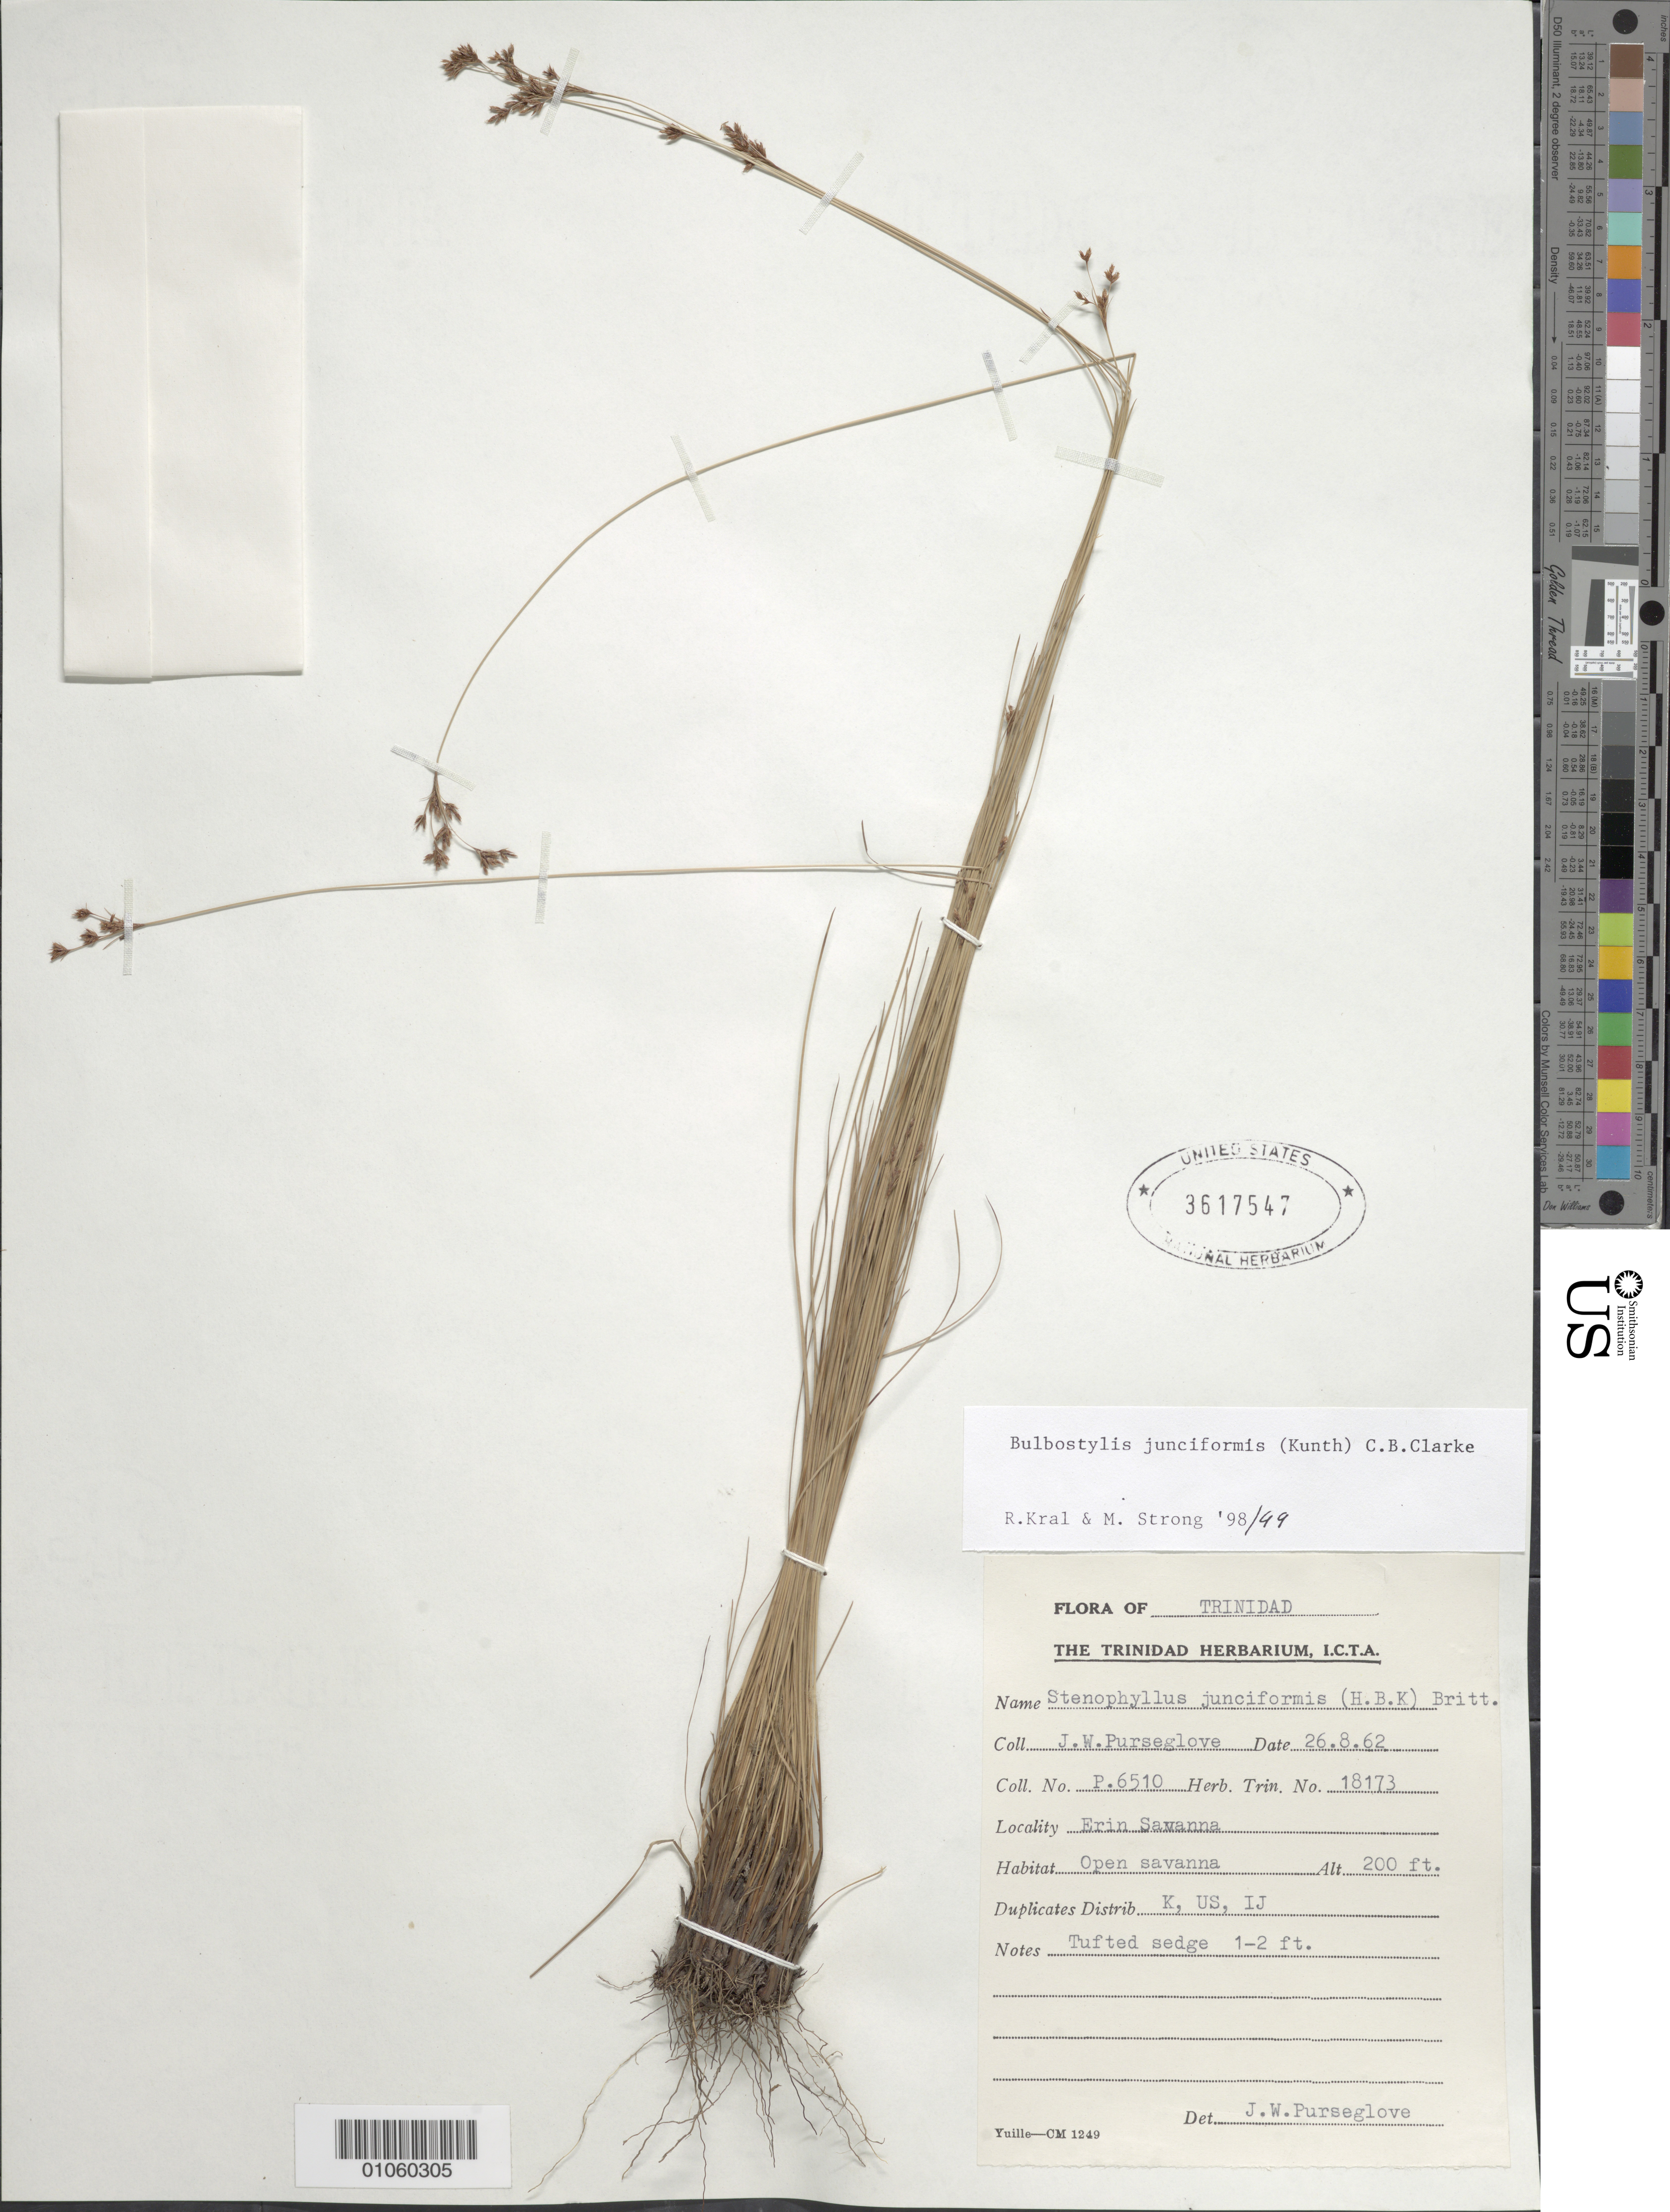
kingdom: Plantae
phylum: Tracheophyta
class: Liliopsida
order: Poales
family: Cyperaceae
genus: Bulbostylis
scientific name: Bulbostylis junciformis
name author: (Kunth) C.B. Clarke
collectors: J. Purseglove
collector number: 6510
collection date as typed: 26 Aug 1962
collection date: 1962-08-26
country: Trinidad and Tobago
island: Trinidad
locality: Erin Savanna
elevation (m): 61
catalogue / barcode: US 3617547